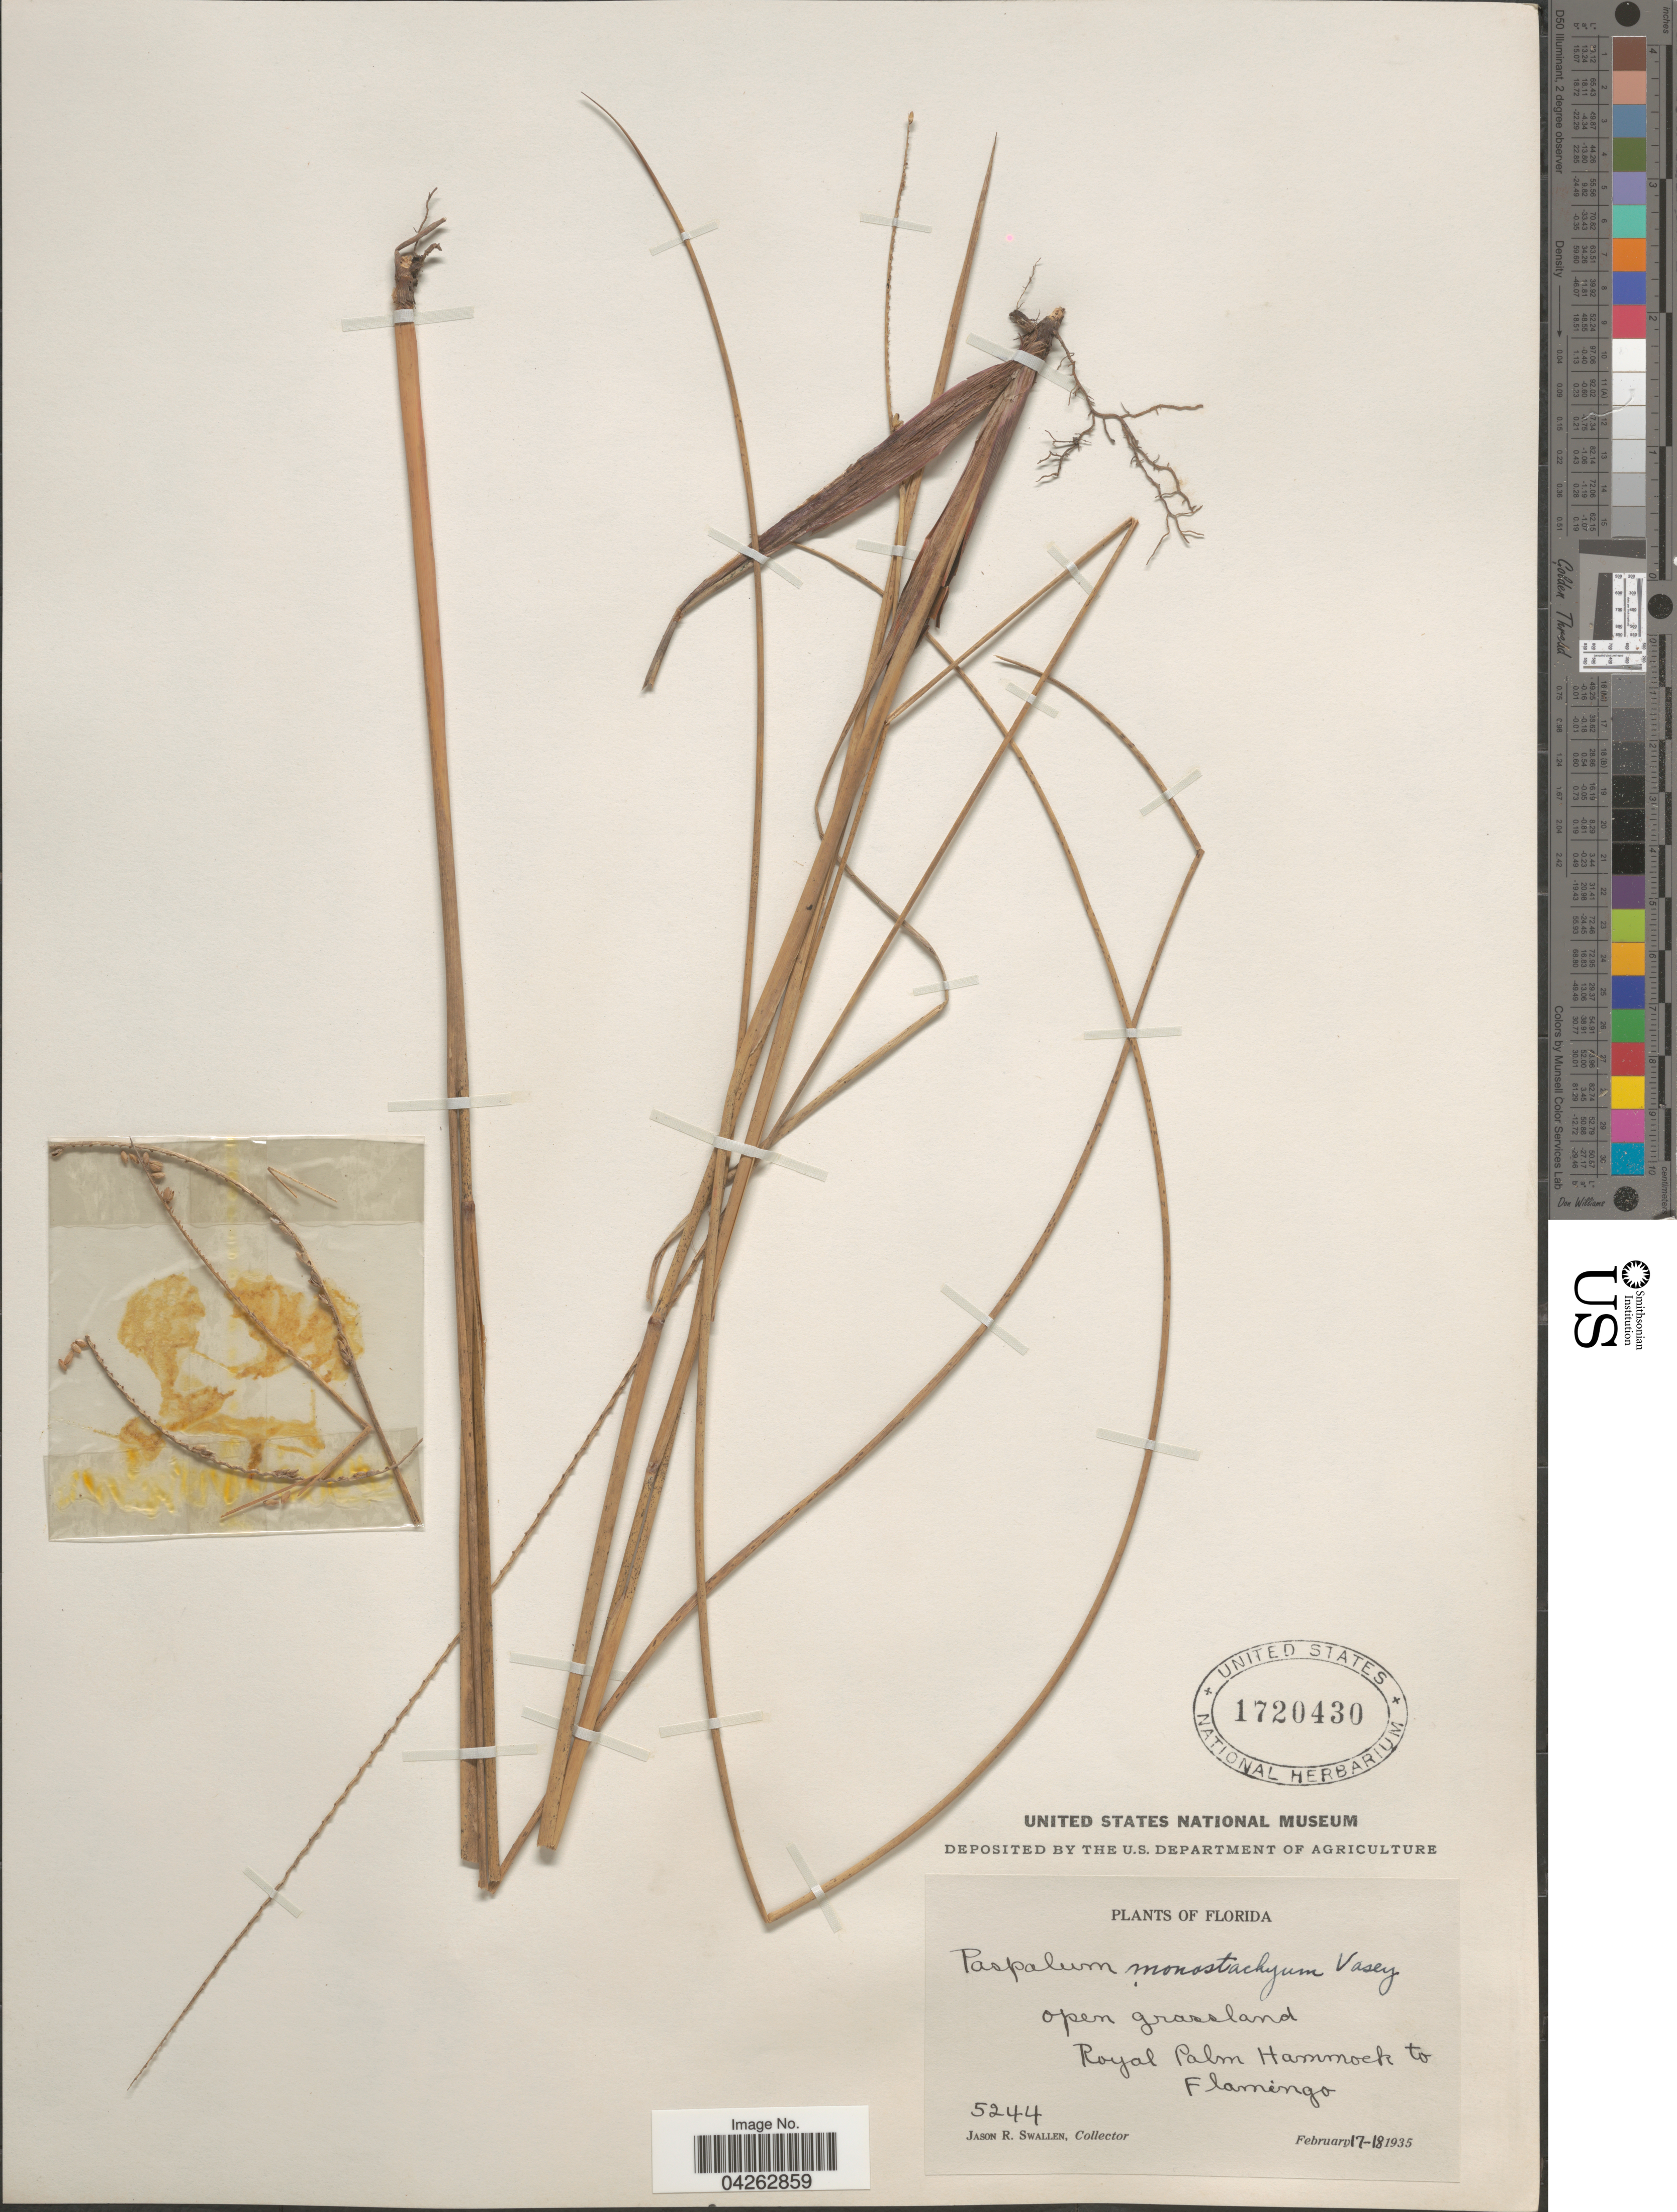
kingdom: Plantae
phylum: Tracheophyta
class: Liliopsida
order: Poales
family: Poaceae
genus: Paspalum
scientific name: Paspalum monostachyum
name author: Vasey ex Chapm.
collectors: J. R. Swallen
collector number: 5244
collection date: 1935-02-17/1935-02-18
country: United States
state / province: Florida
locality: Royal Palm Hammock to Flamingo.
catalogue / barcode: US 1720430